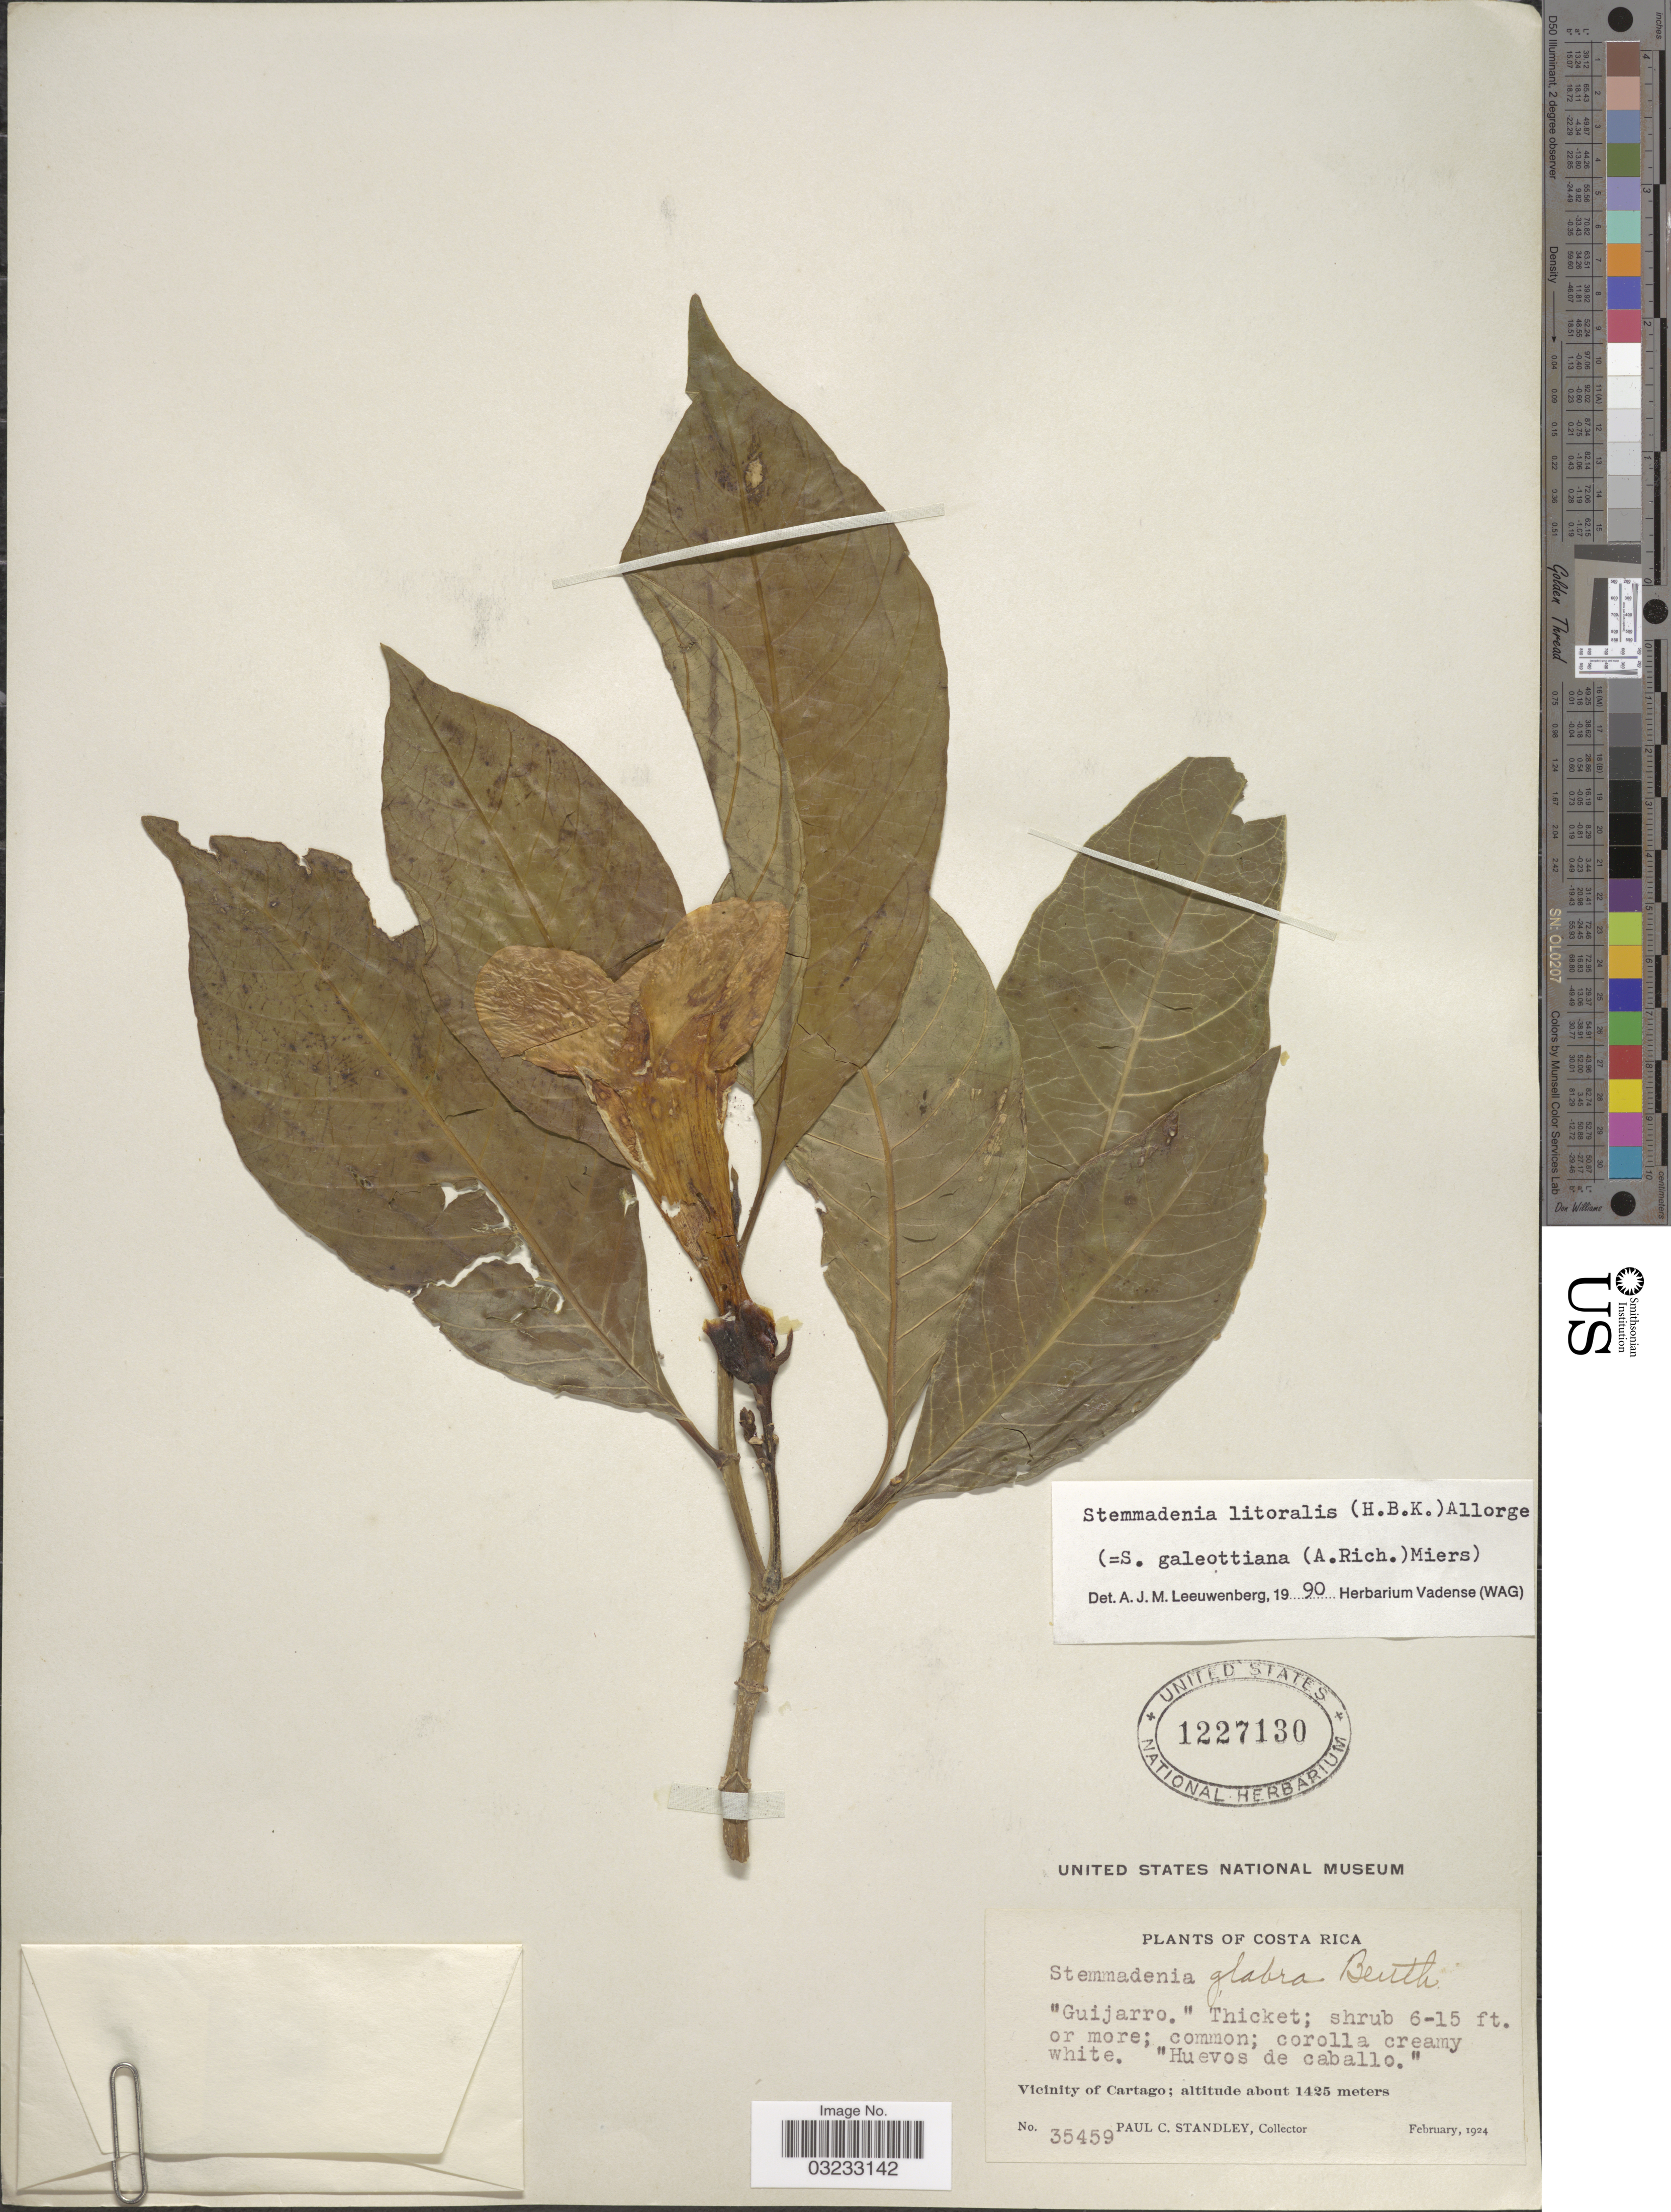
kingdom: Plantae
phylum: Tracheophyta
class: Magnoliopsida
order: Gentianales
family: Apocynaceae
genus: Stemmadenia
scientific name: Stemmadenia litoralis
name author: (Kunth) L. Allorge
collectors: P. C. Standley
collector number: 35459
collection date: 1924-02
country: Costa Rica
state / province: Cartago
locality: Vicinity of Cartago.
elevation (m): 1425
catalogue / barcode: US 1227130